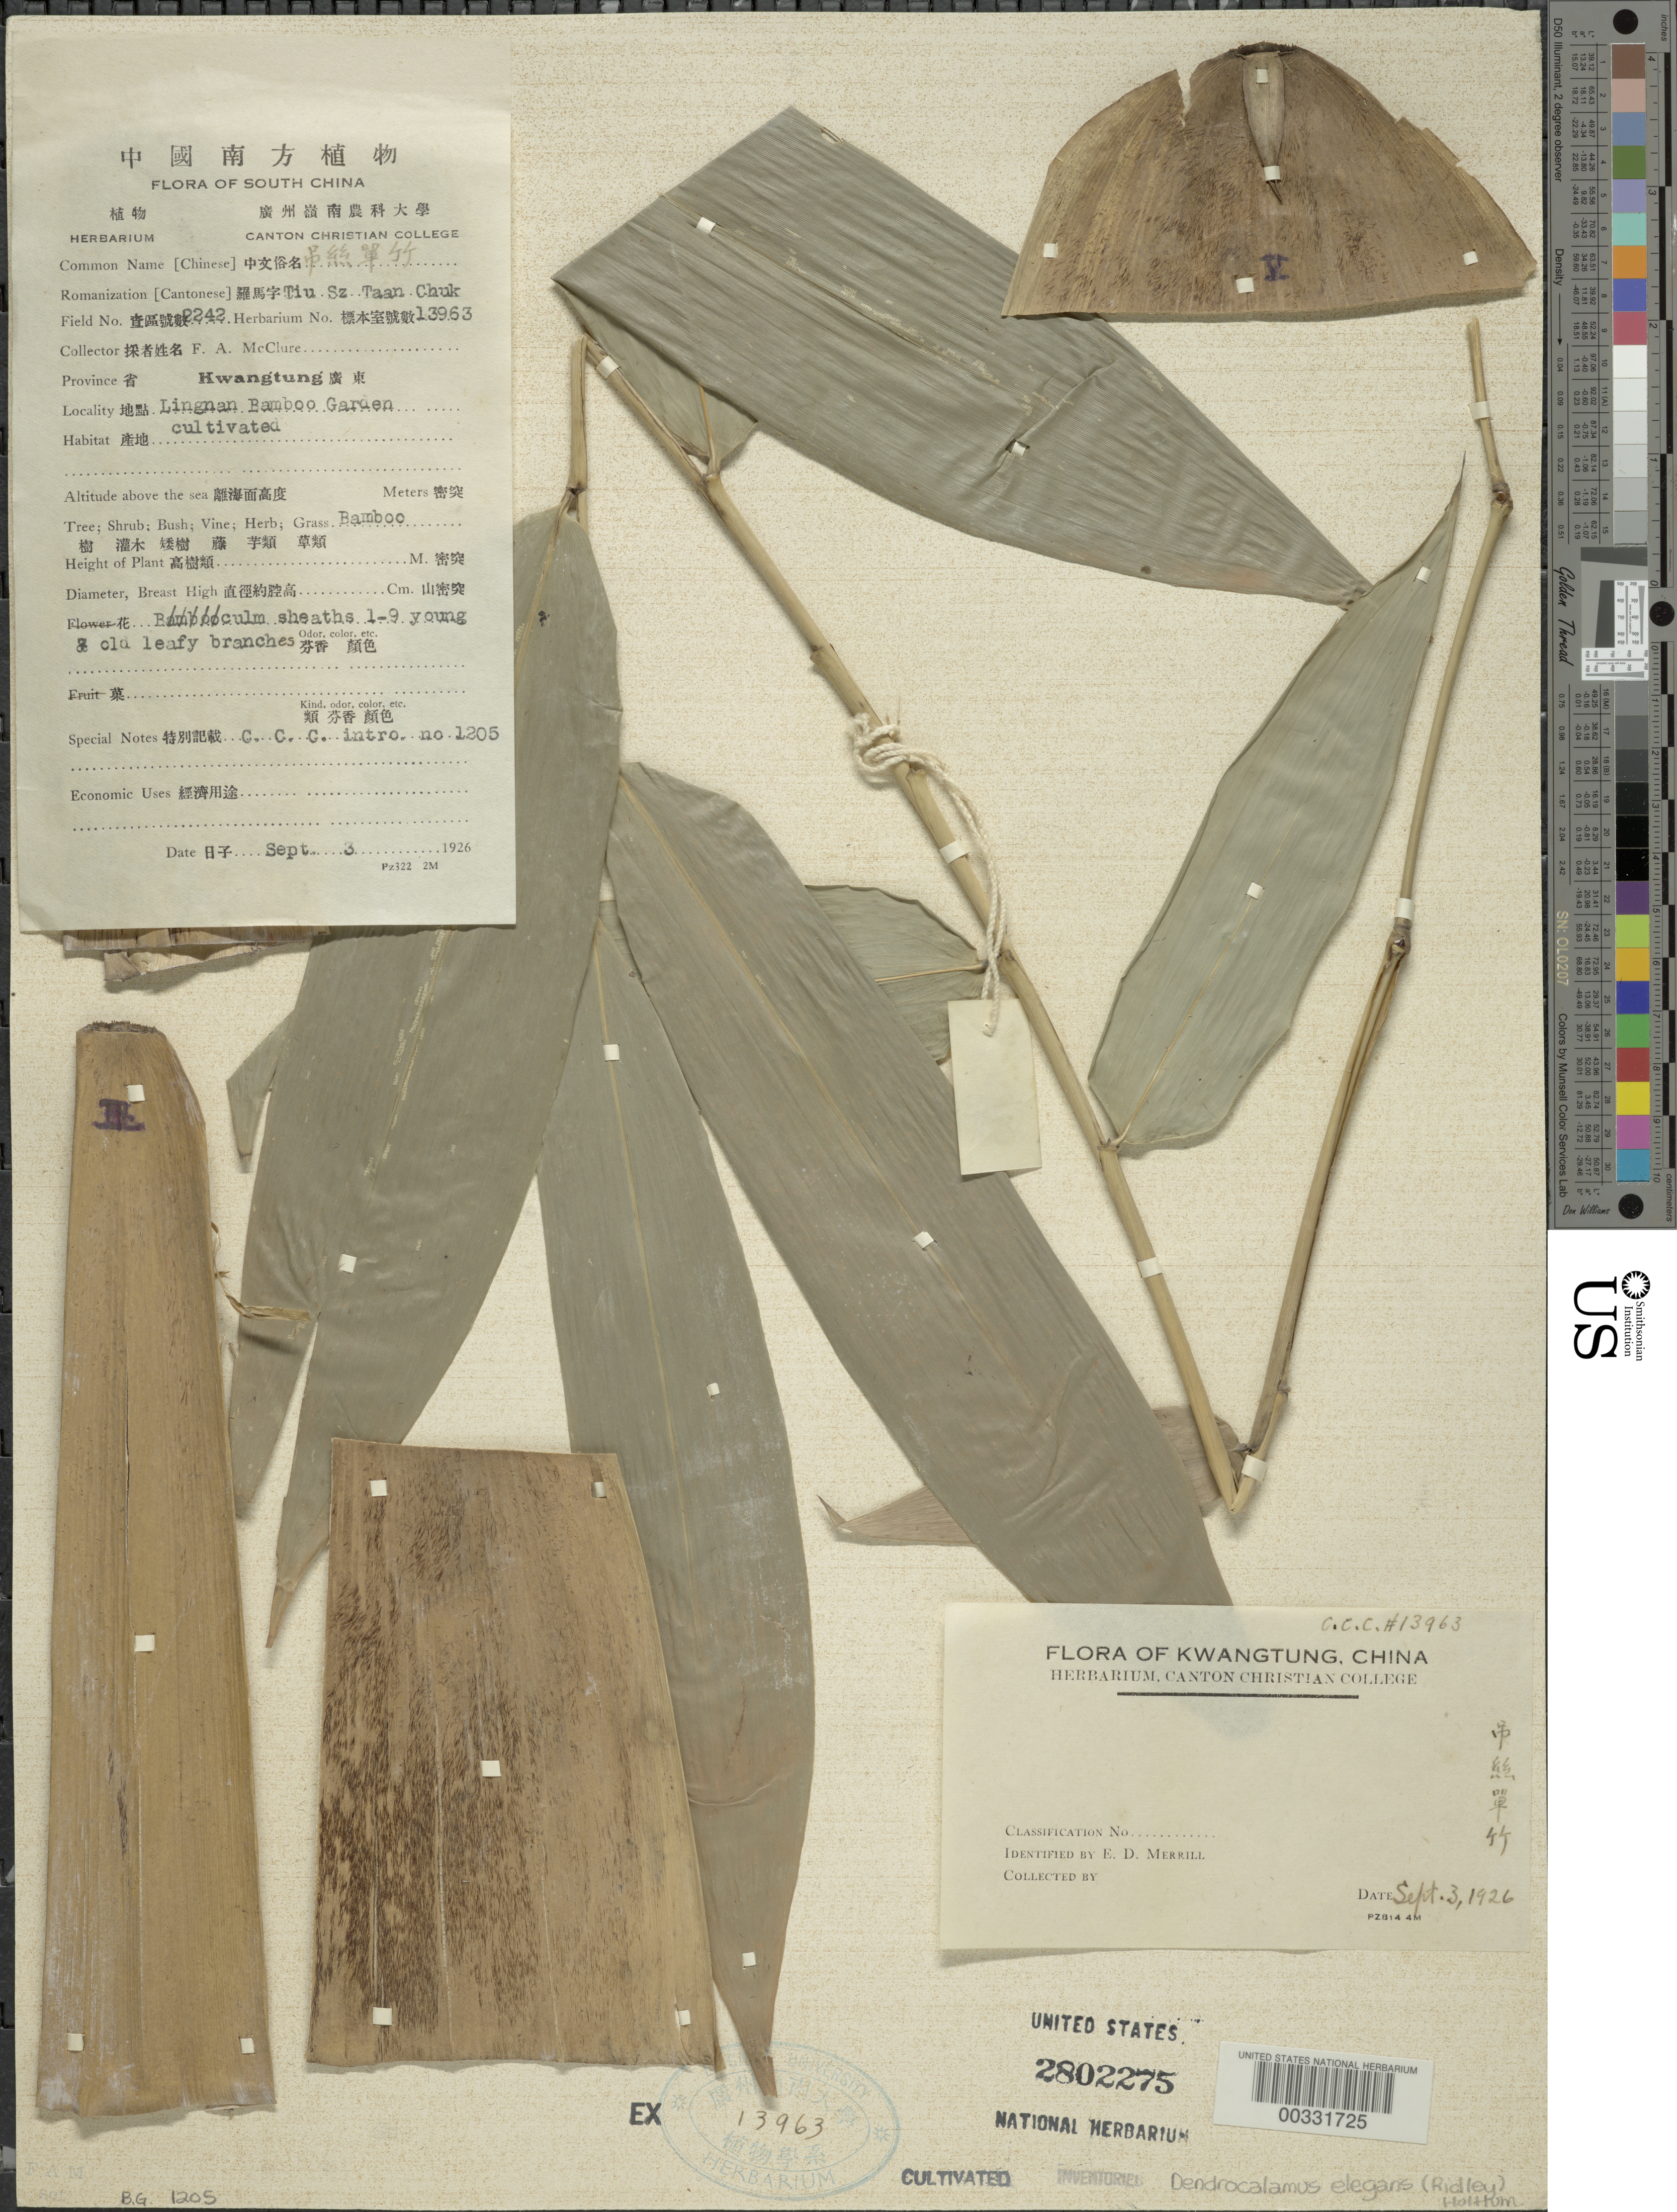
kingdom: Plantae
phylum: Tracheophyta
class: Liliopsida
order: Poales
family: Poaceae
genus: Dendrocalamus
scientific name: Dendrocalamus elegans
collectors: H. L. Fung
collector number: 2242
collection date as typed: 03 Sep 1926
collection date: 1926-09-03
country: China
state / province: Guangdong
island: Honam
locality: Lingnan University Bamboo Garden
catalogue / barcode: US 2802275